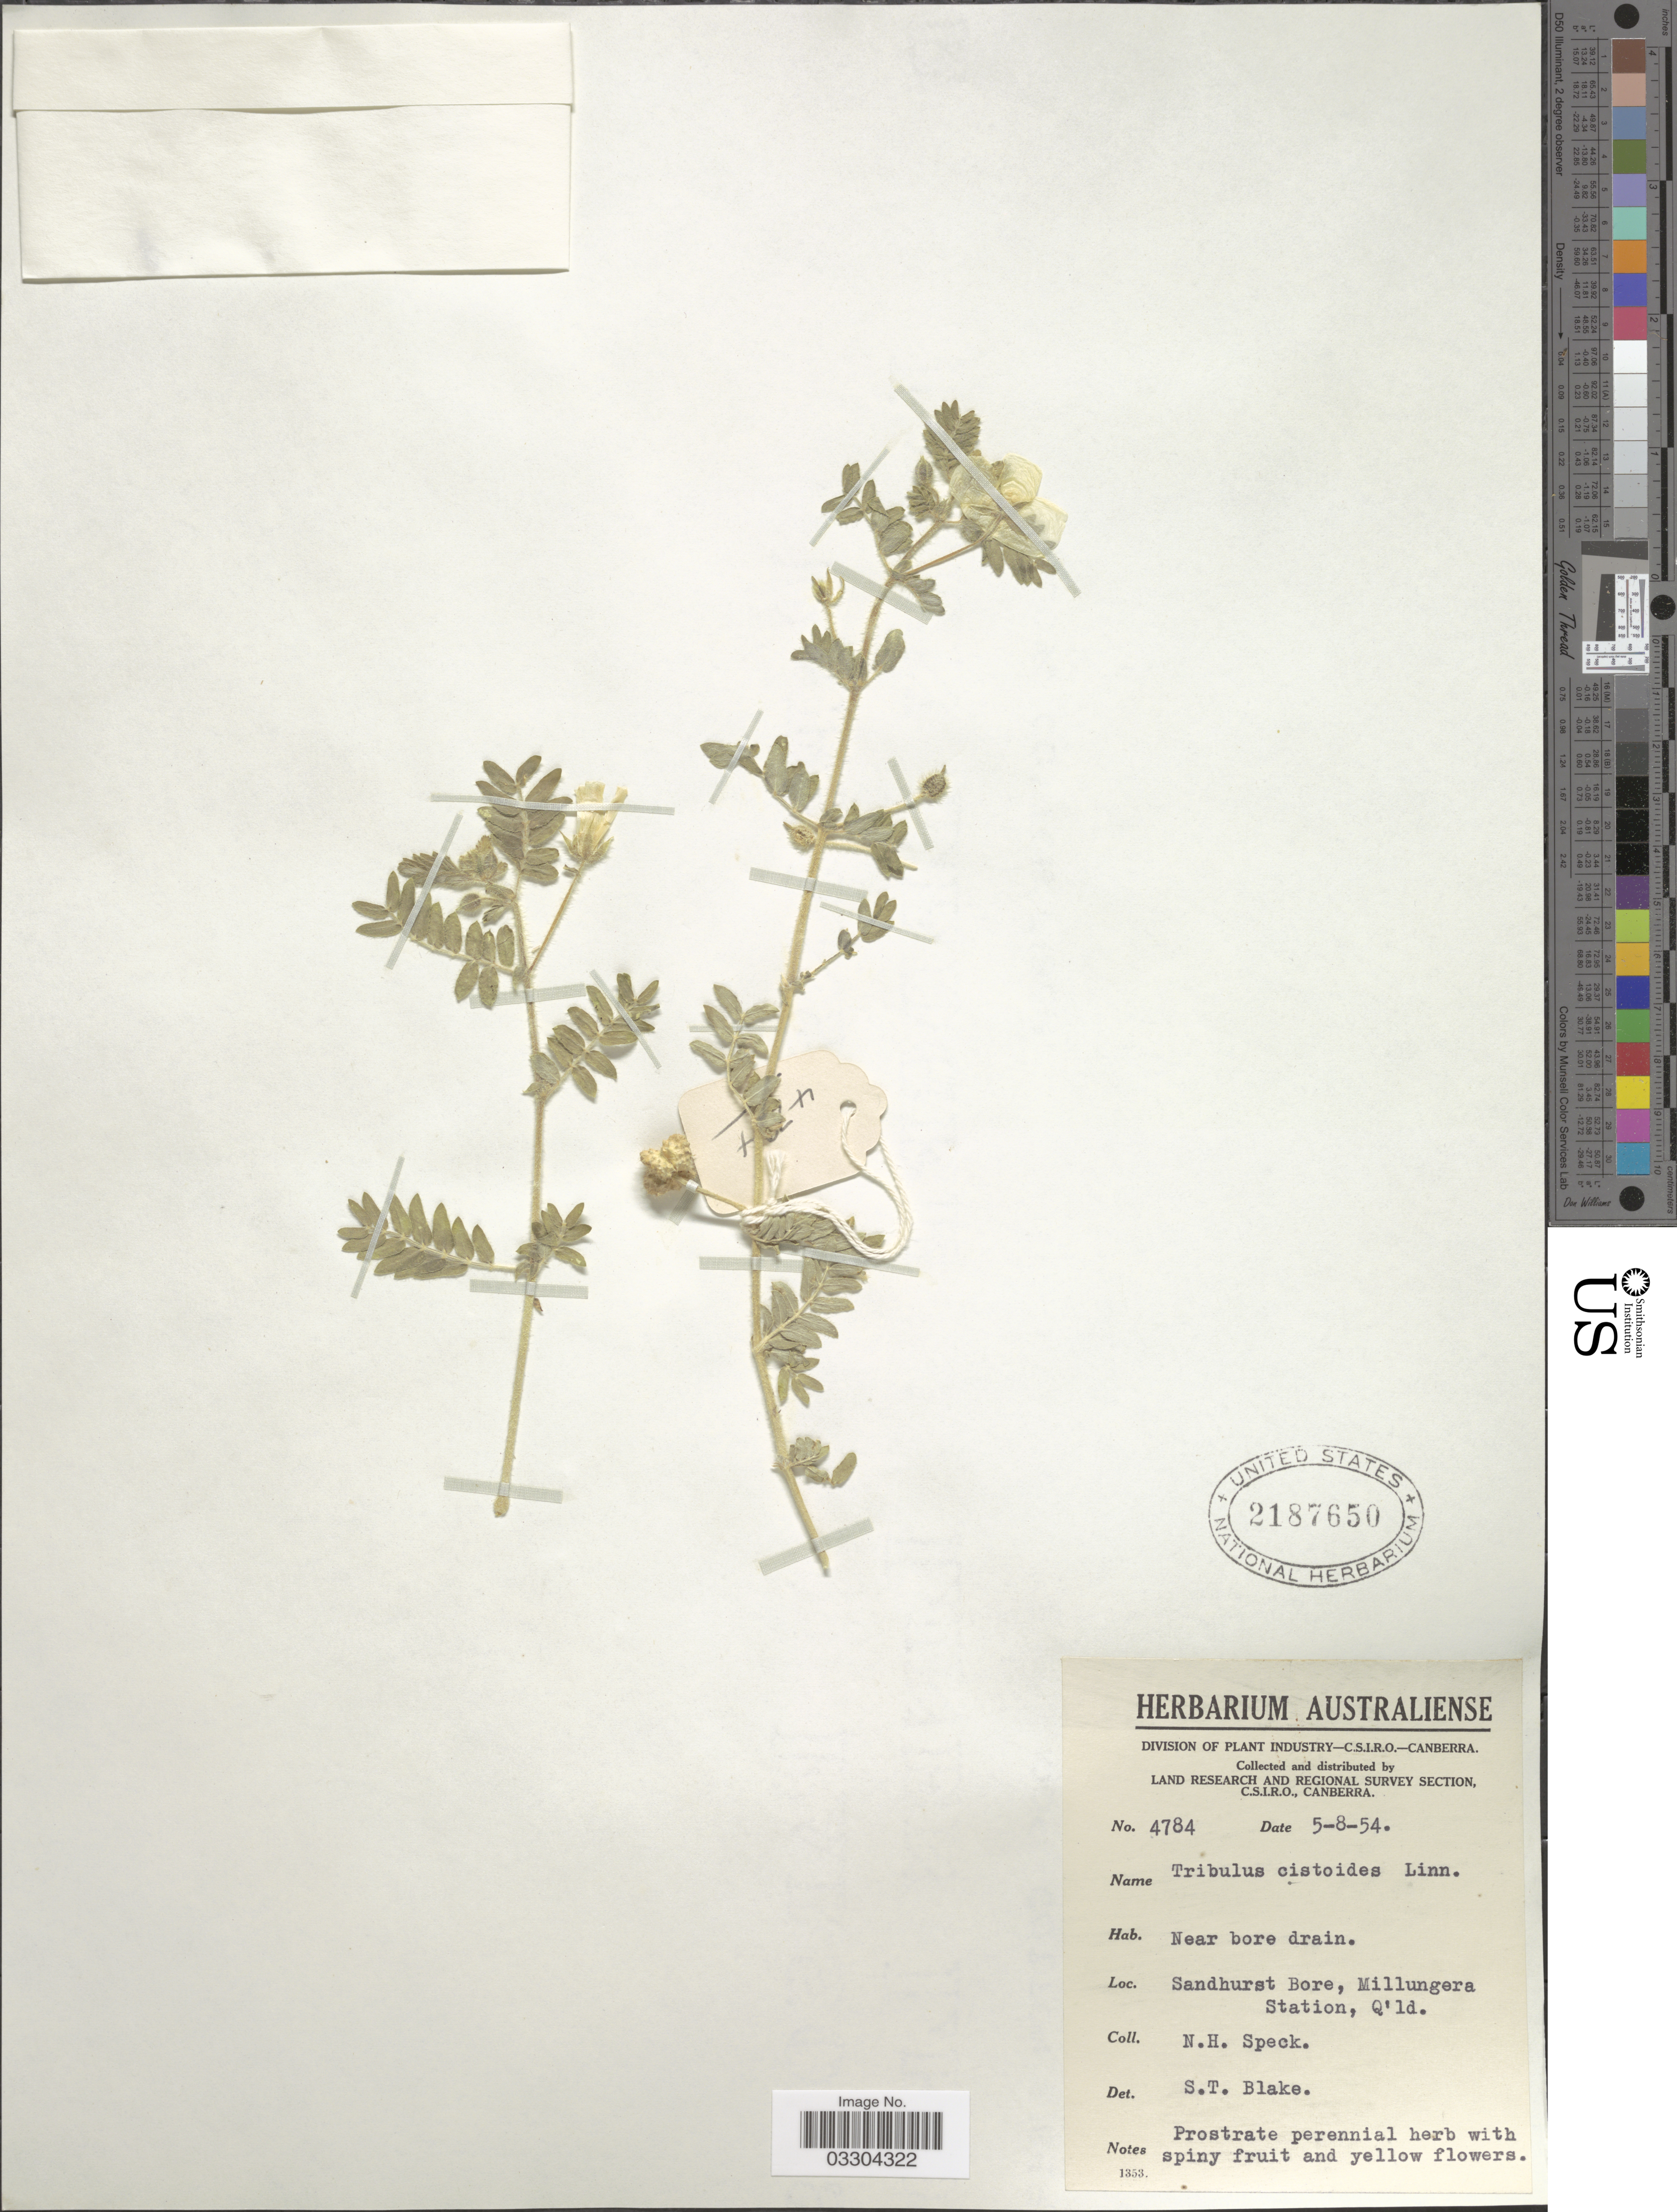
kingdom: Plantae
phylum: Tracheophyta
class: Magnoliopsida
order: Zygophyllales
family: Zygophyllaceae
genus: Tribulus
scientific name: Tribulus cistoides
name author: L.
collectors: N. Speck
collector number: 4784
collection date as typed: Transcribed d/m/y: 5/8/54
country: Australia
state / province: Queensland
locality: Sandhurst Bore, Millungera Station, Q'ld.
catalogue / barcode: US 2187650